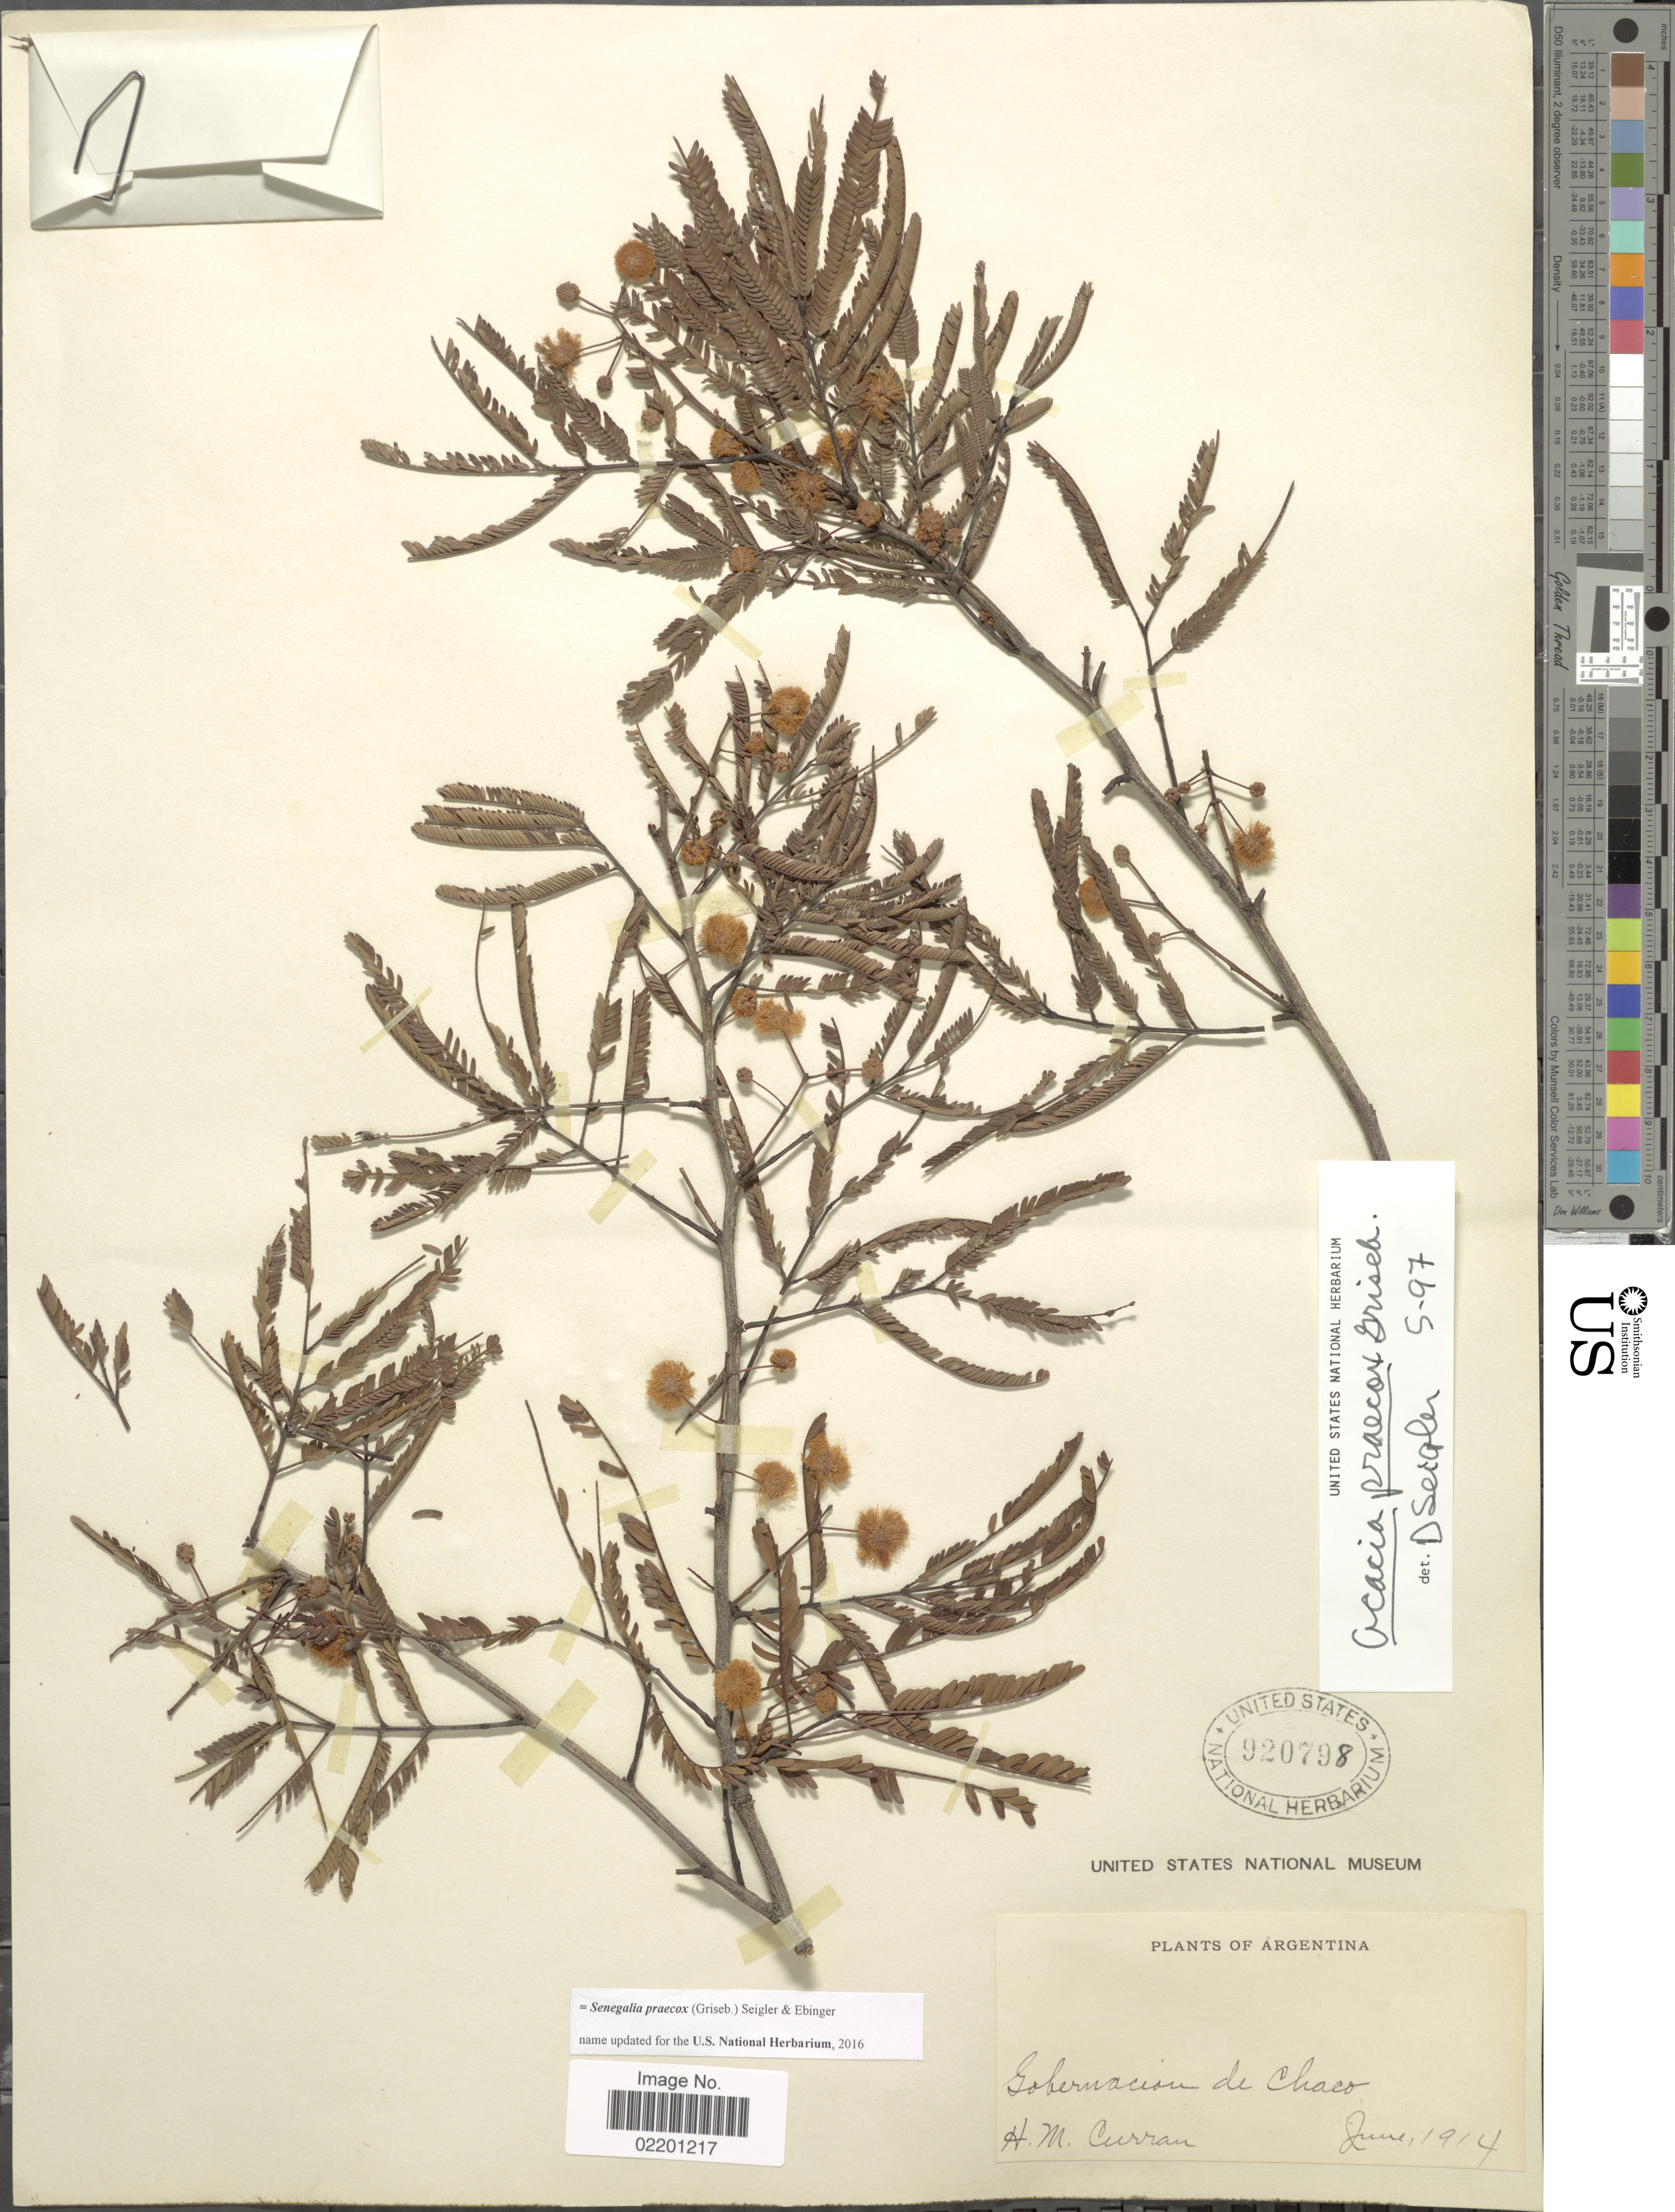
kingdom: Plantae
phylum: Tracheophyta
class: Magnoliopsida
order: Fabales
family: Fabaceae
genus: Senegalia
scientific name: Senegalia praecox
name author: (Griseb.) Seigler & Ebinger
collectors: H. M. Curran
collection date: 1914-06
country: Argentina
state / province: Chaco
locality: Gobernacion de Chaco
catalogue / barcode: US 920798